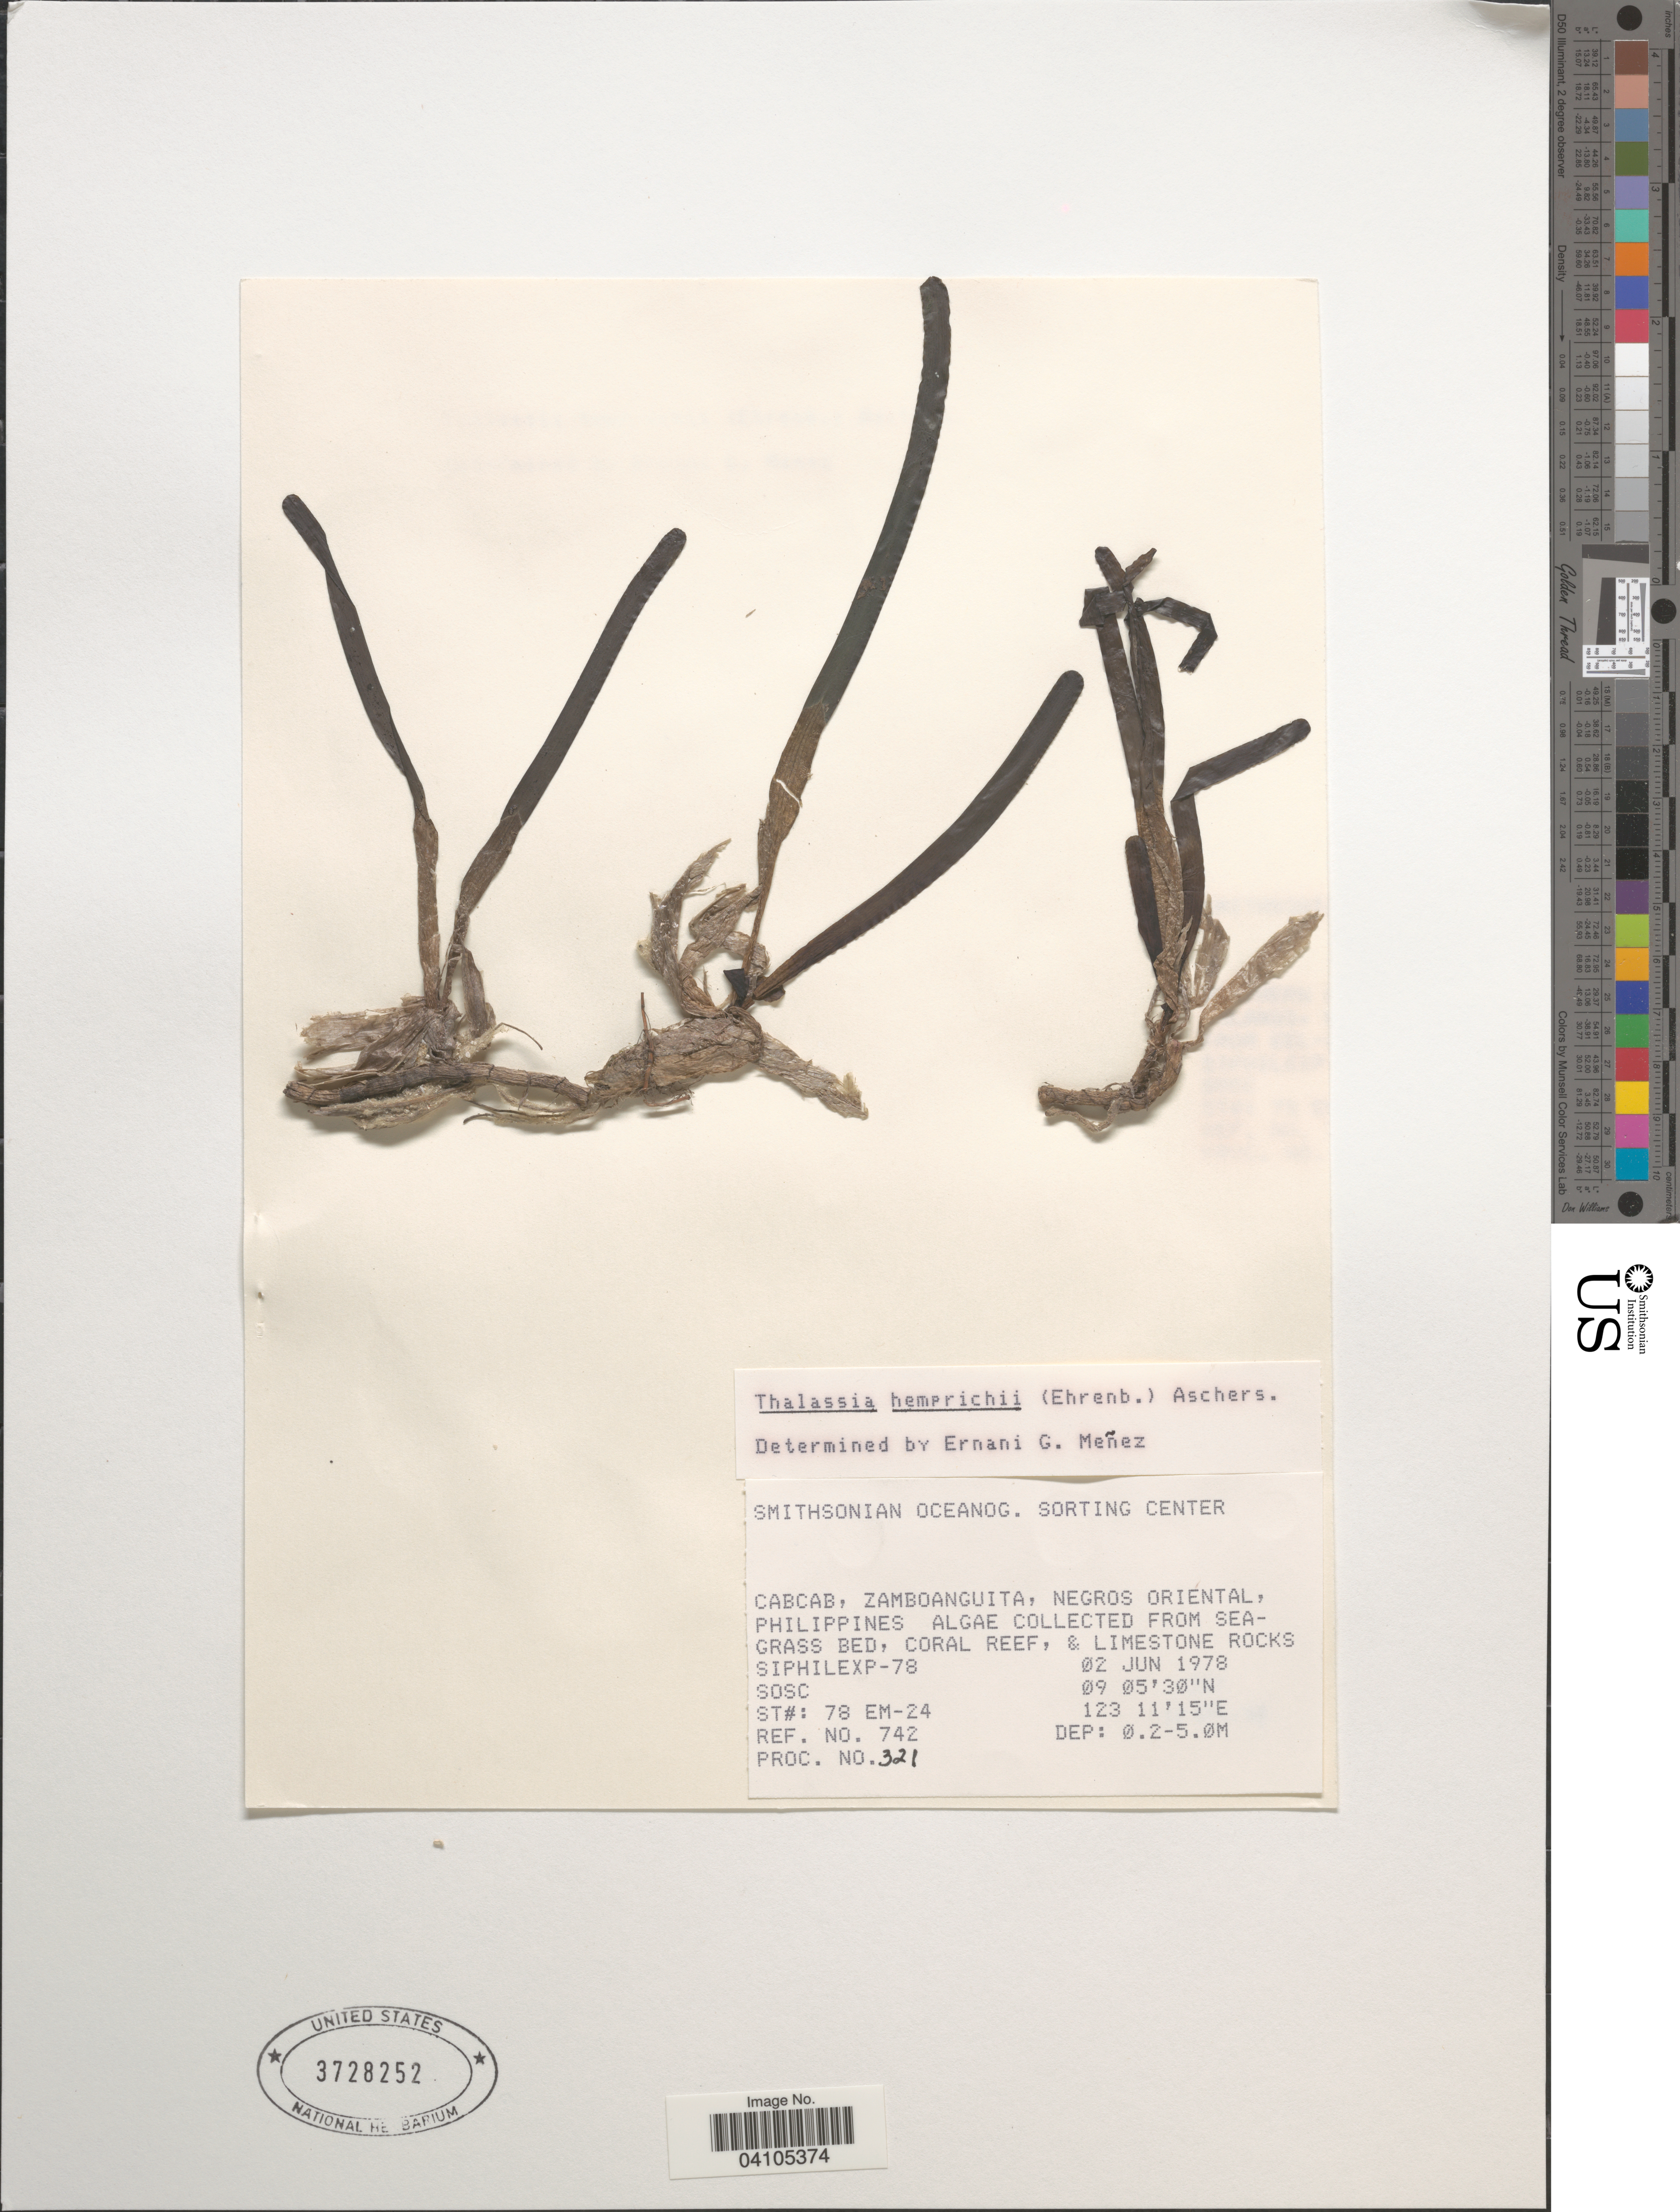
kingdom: Plantae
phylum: Tracheophyta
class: Liliopsida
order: Alismatales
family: Hydrocharitaceae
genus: Thalassia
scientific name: Thalassia hemprichii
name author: Asch.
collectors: Smithsonian Oceanographic Sorting Center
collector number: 78EM-24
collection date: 1978-06-02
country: Philippines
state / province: Central Visayas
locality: Cabcab, Zamboanguita, Negros Oriental.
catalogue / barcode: US 3728252